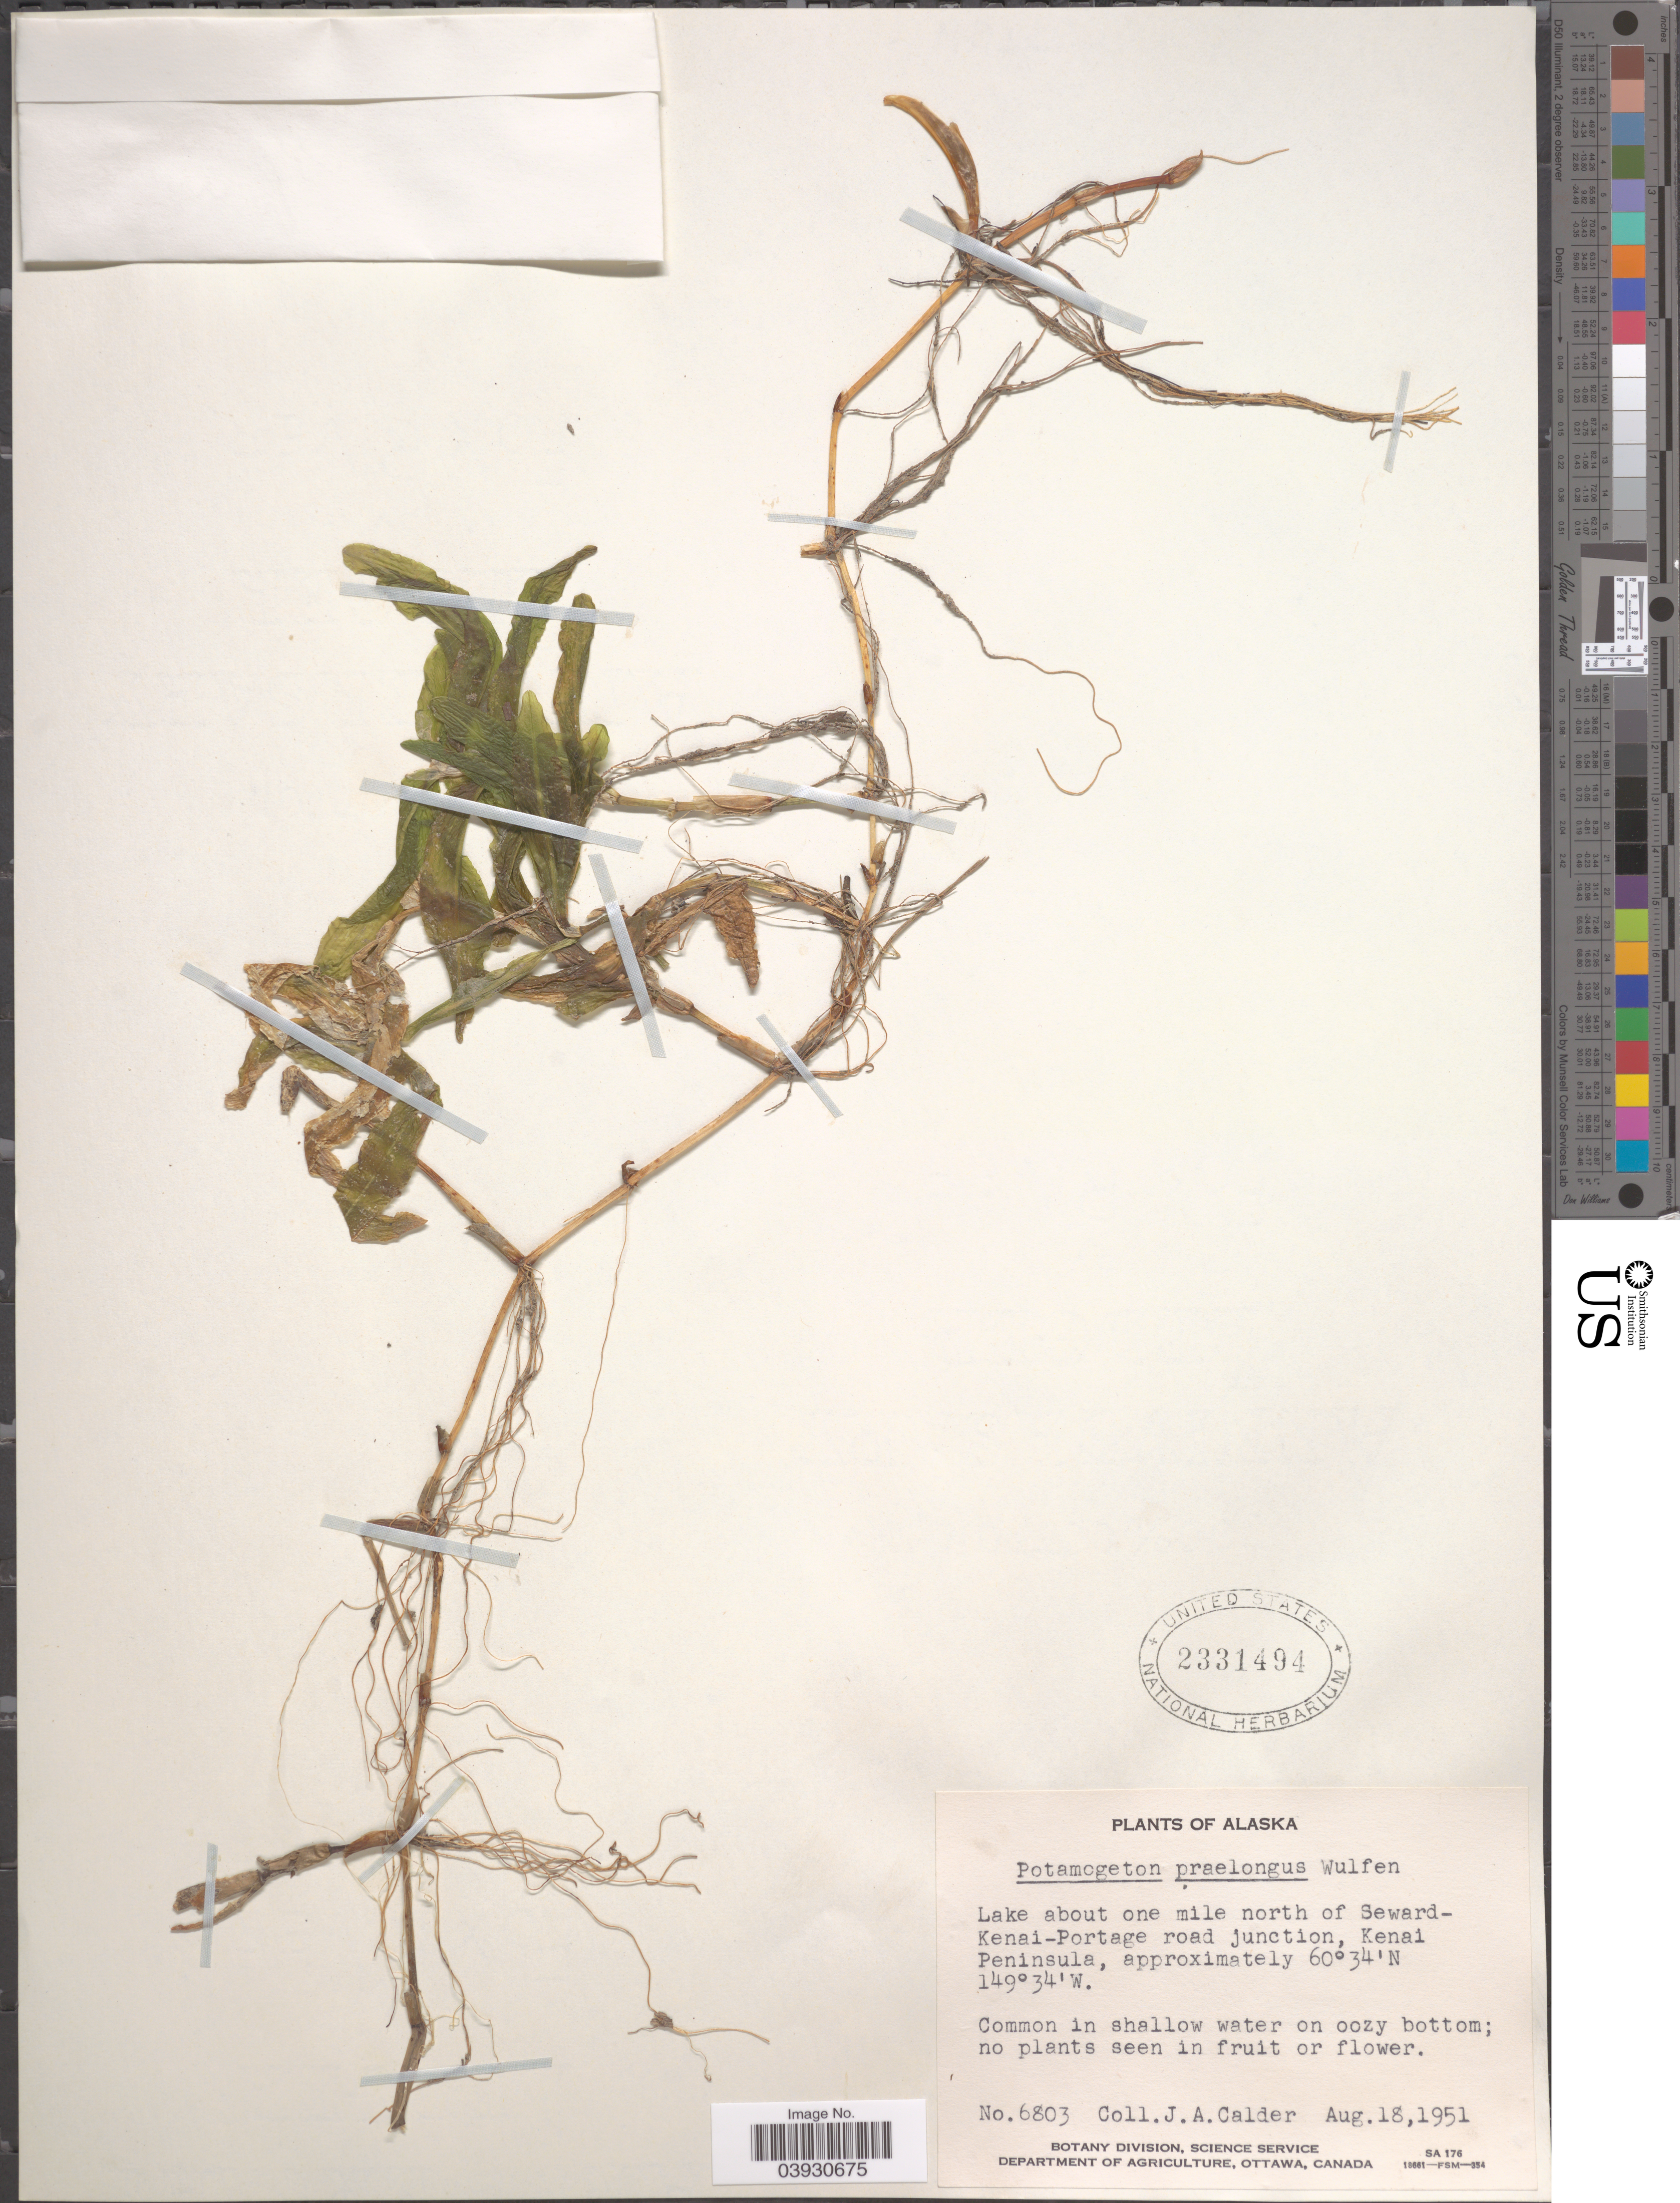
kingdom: Plantae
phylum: Tracheophyta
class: Liliopsida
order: Alismatales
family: Potamogetonaceae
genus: Potamogeton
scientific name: Potamogeton praelongus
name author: Wulfen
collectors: J. A. Calder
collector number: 6803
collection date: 1951-08-18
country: United States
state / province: Alaska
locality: Lake about one mile north of Seward-Kenai-Portage road junction, Kenai Peninsula.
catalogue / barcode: US 2331494